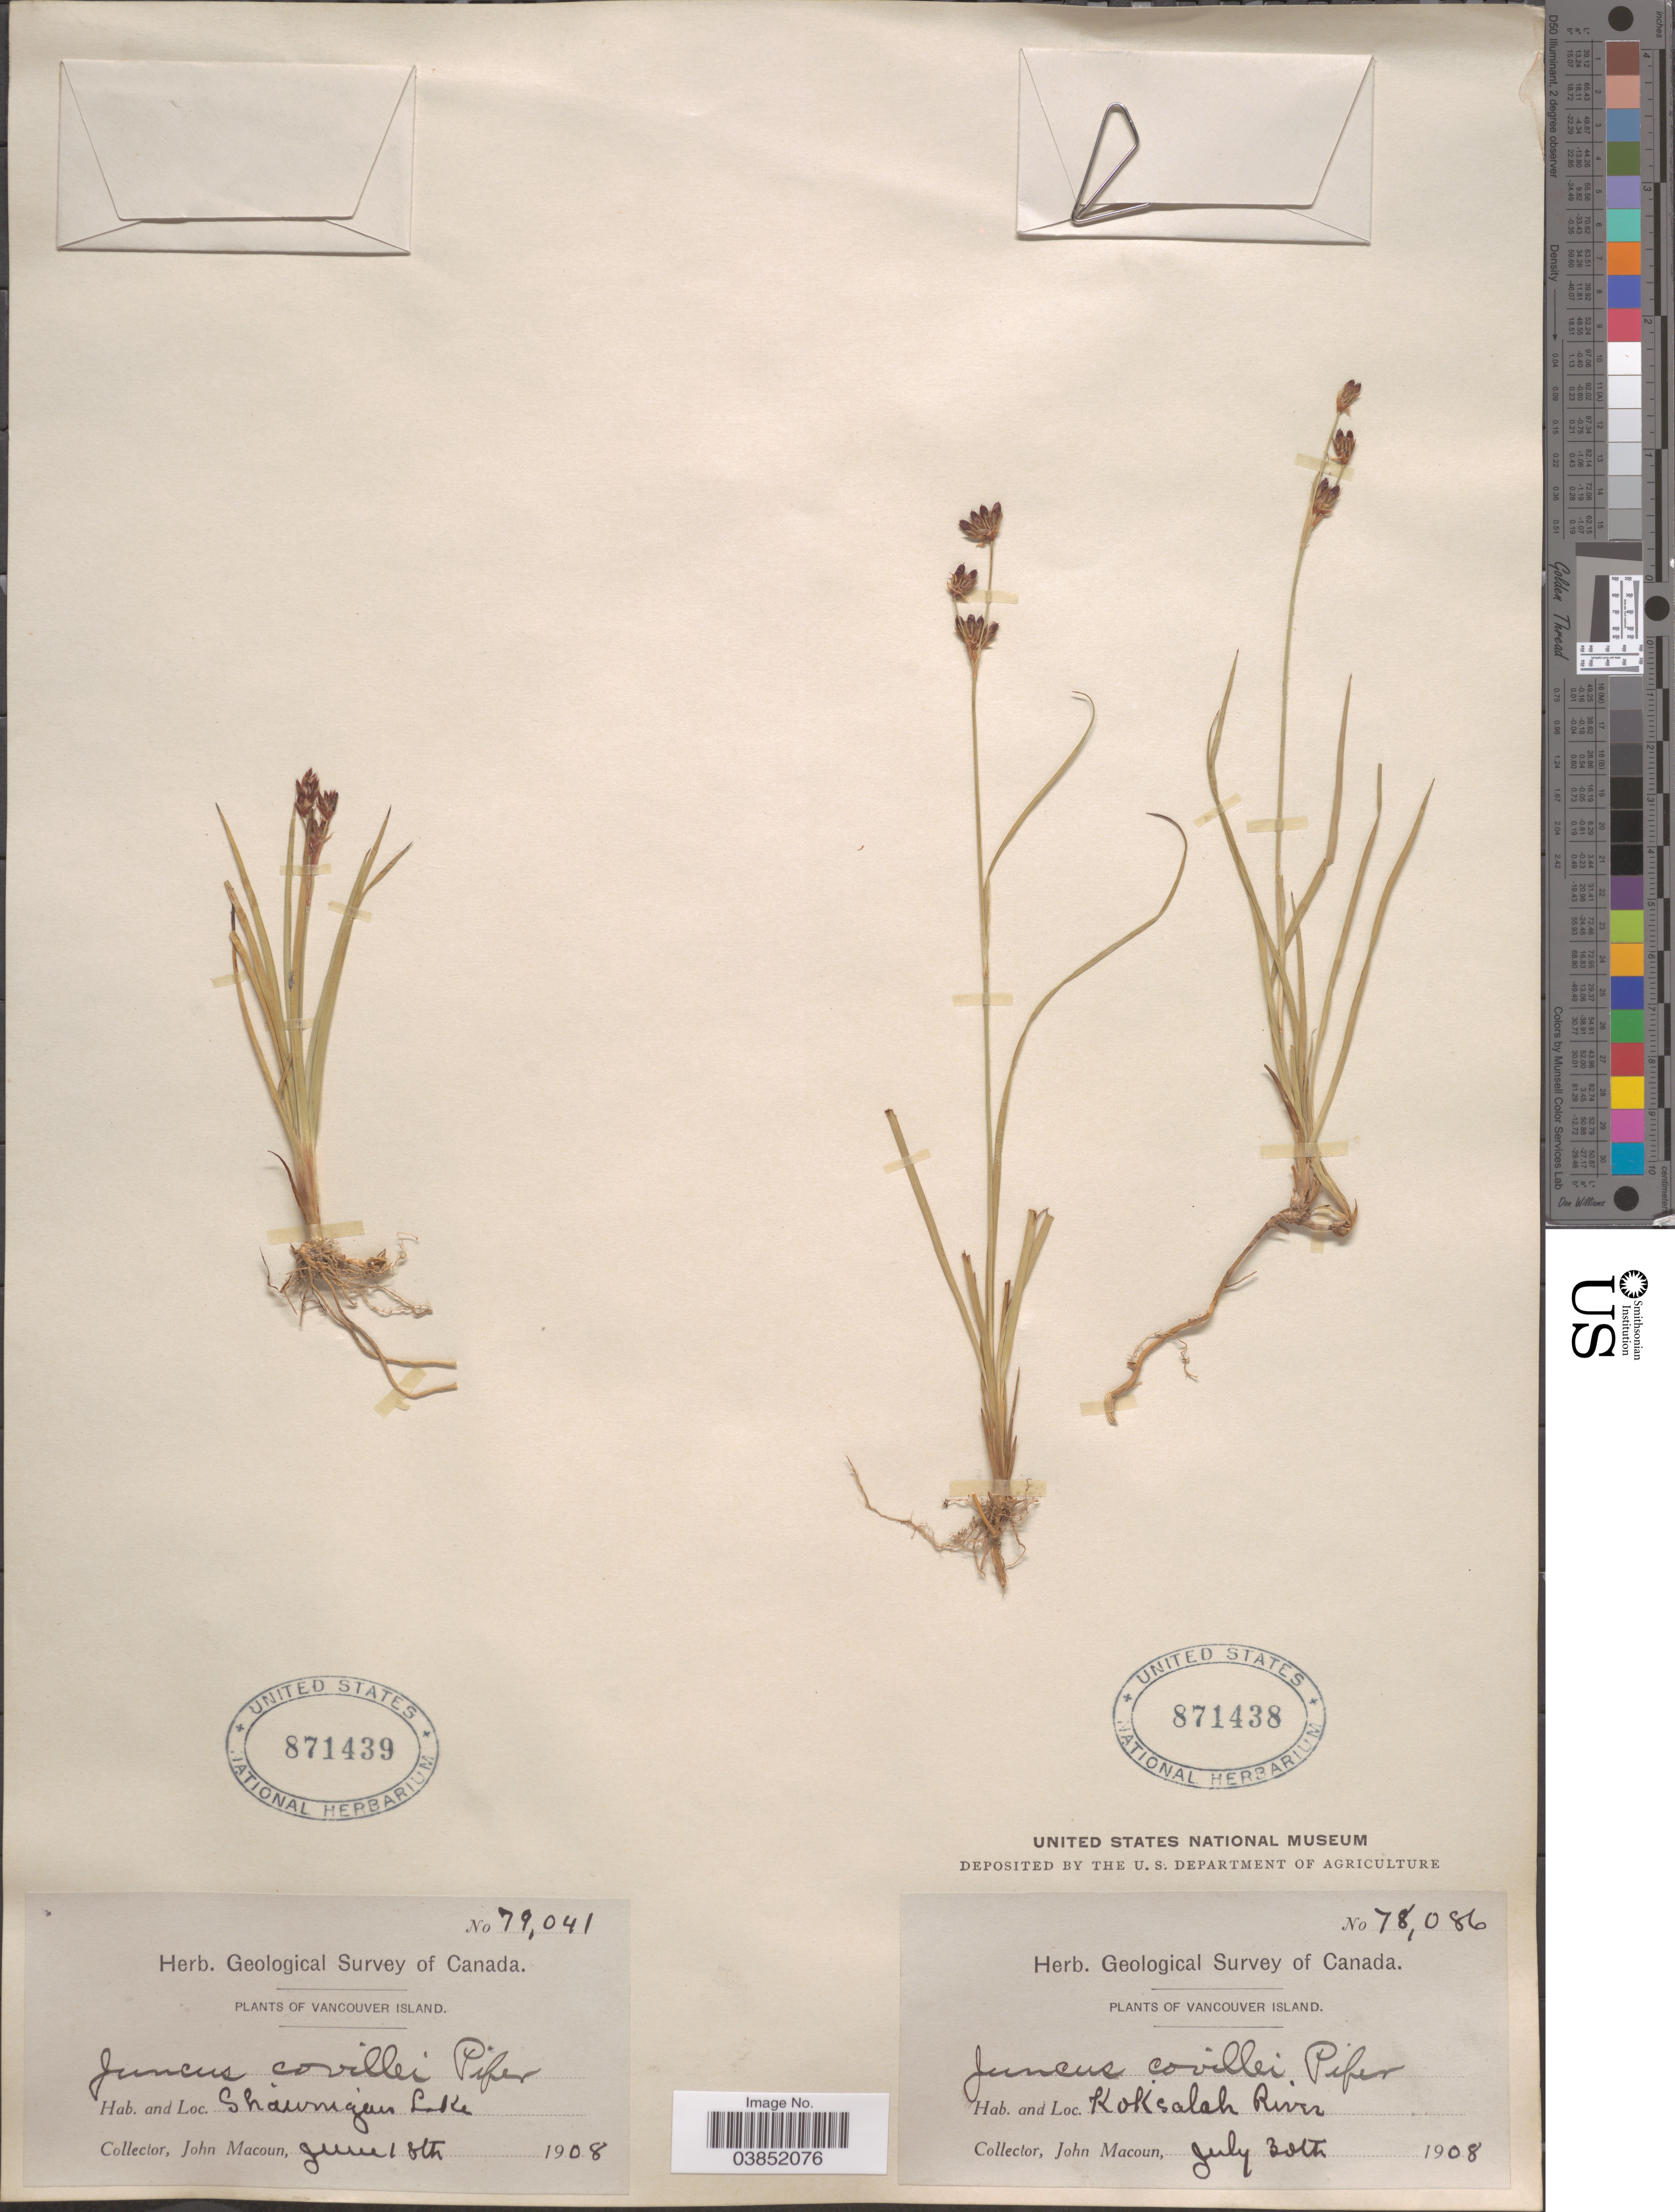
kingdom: Plantae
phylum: Tracheophyta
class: Liliopsida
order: Poales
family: Juncaceae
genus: Juncus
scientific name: Juncus covillei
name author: Piper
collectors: J. Macoun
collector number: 79041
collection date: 1908-06-18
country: Canada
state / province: British Columbia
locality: Vancouver Island. Shawnigan Lake.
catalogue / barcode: US 871439